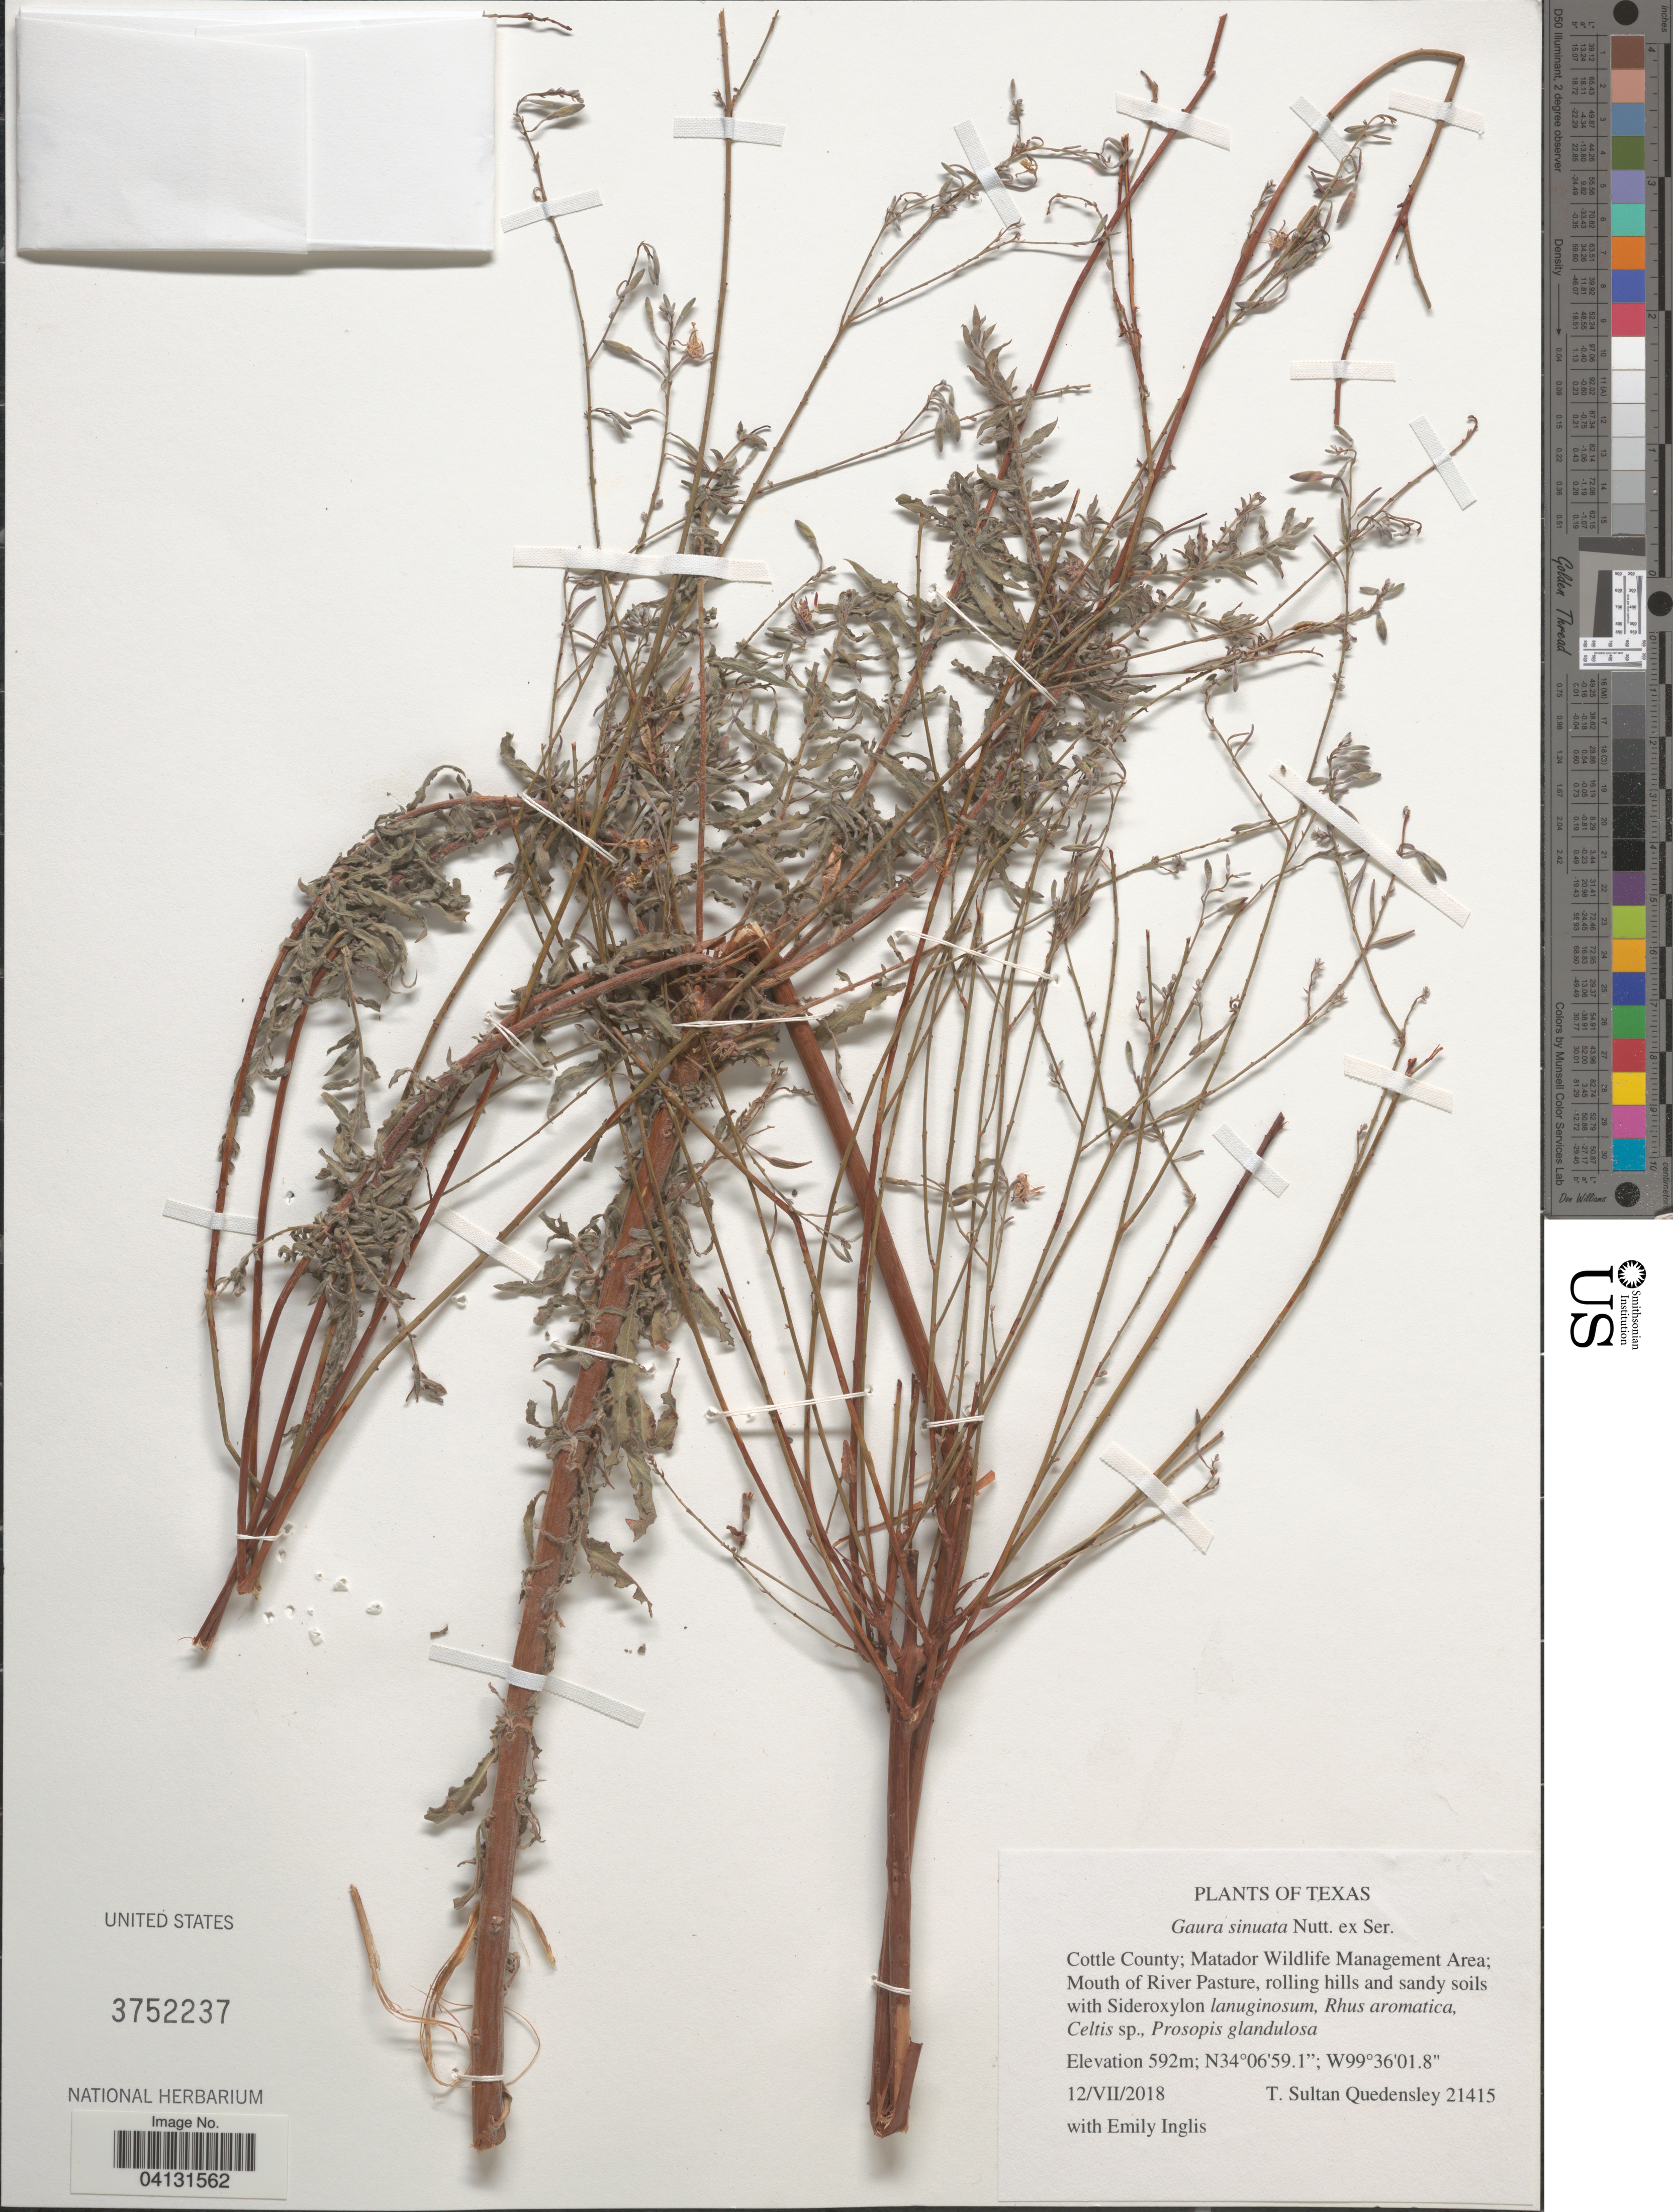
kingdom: Plantae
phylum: Tracheophyta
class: Magnoliopsida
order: Myrtales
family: Onagraceae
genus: Oenothera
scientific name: Oenothera sinuosa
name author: Nutt. ex Ser.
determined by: Wagner, W. L., (BOT), Smithsonian Institution - National Museum of Natural History (UNITED STATES)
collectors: T. S. Quedensley & E. Inglis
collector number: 21415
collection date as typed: Transcribed d/m/y: 12/7/2018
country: United States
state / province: Texas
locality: Cottle County; Matador Wildlife Management Area; Mouth of River Pasture.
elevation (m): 592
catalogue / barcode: US 3752237